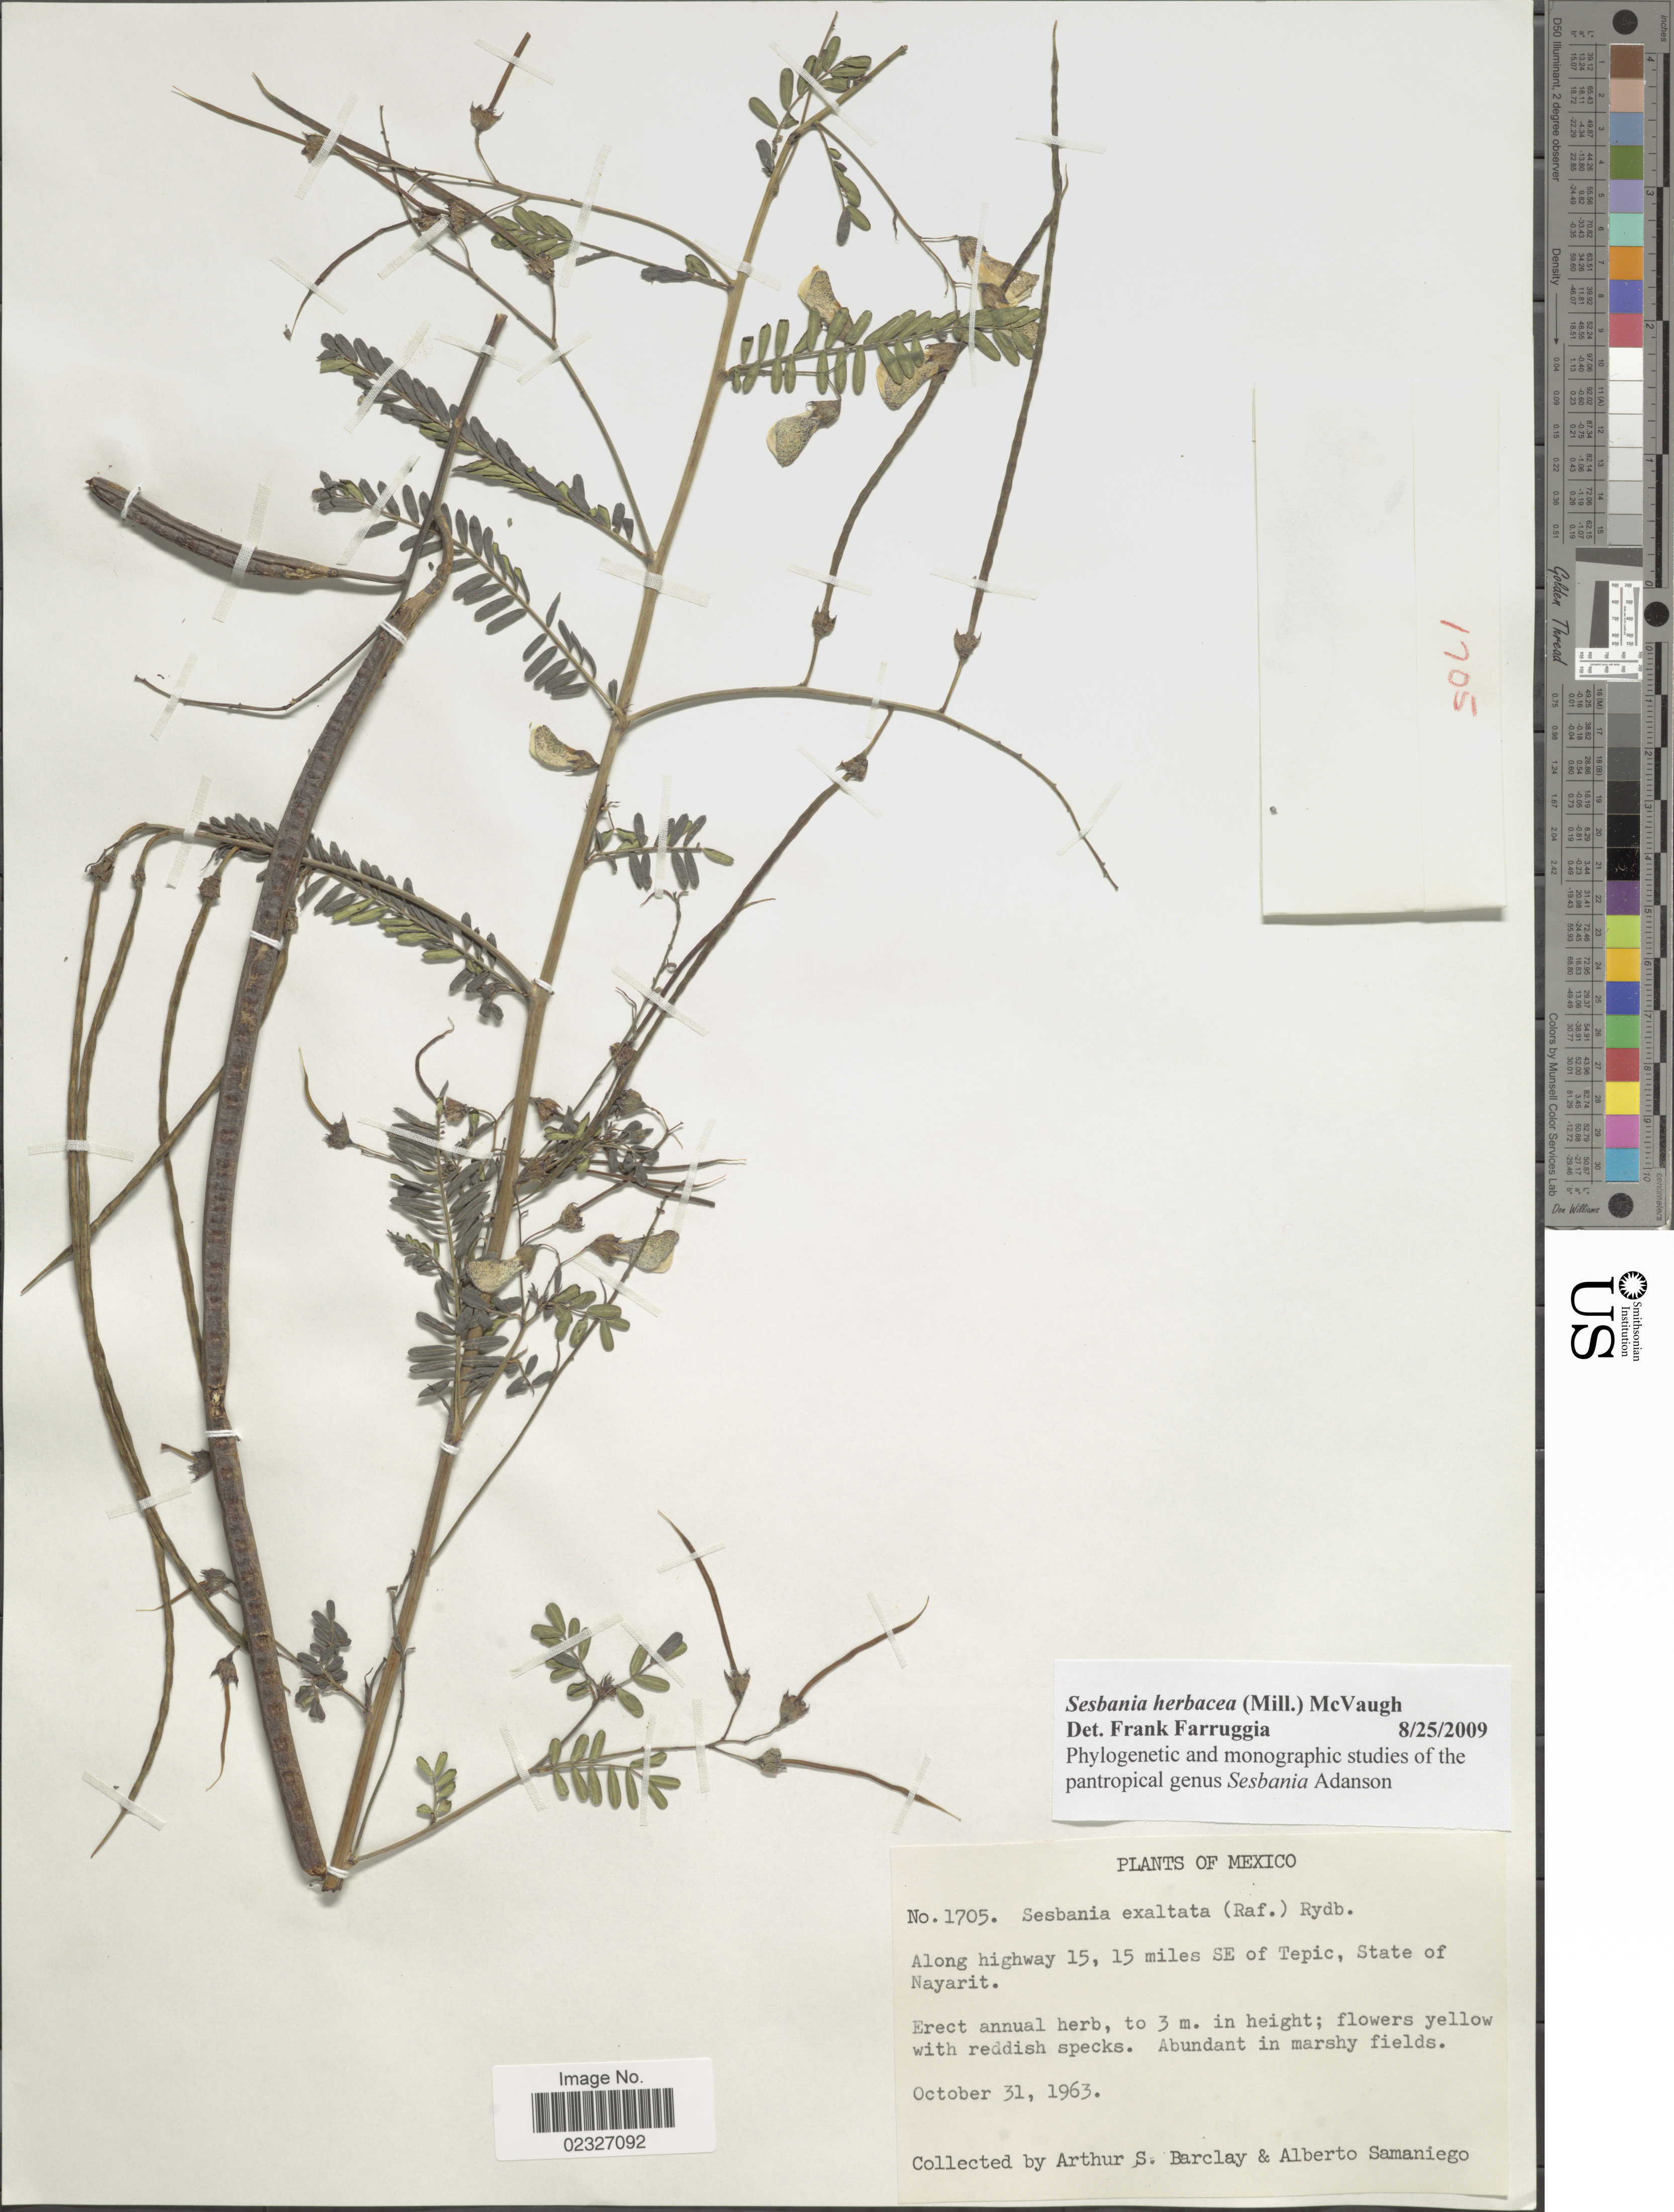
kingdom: Plantae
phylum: Tracheophyta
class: Magnoliopsida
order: Fabales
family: Fabaceae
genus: Sesbania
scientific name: Sesbania herbacea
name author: (Mill.) McVaugh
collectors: A. S. Barclay & A. V. Samaniego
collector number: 1705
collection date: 1963-10-31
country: Mexico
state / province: Nayarit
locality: Along highway15, 15 miles SE of Tepic